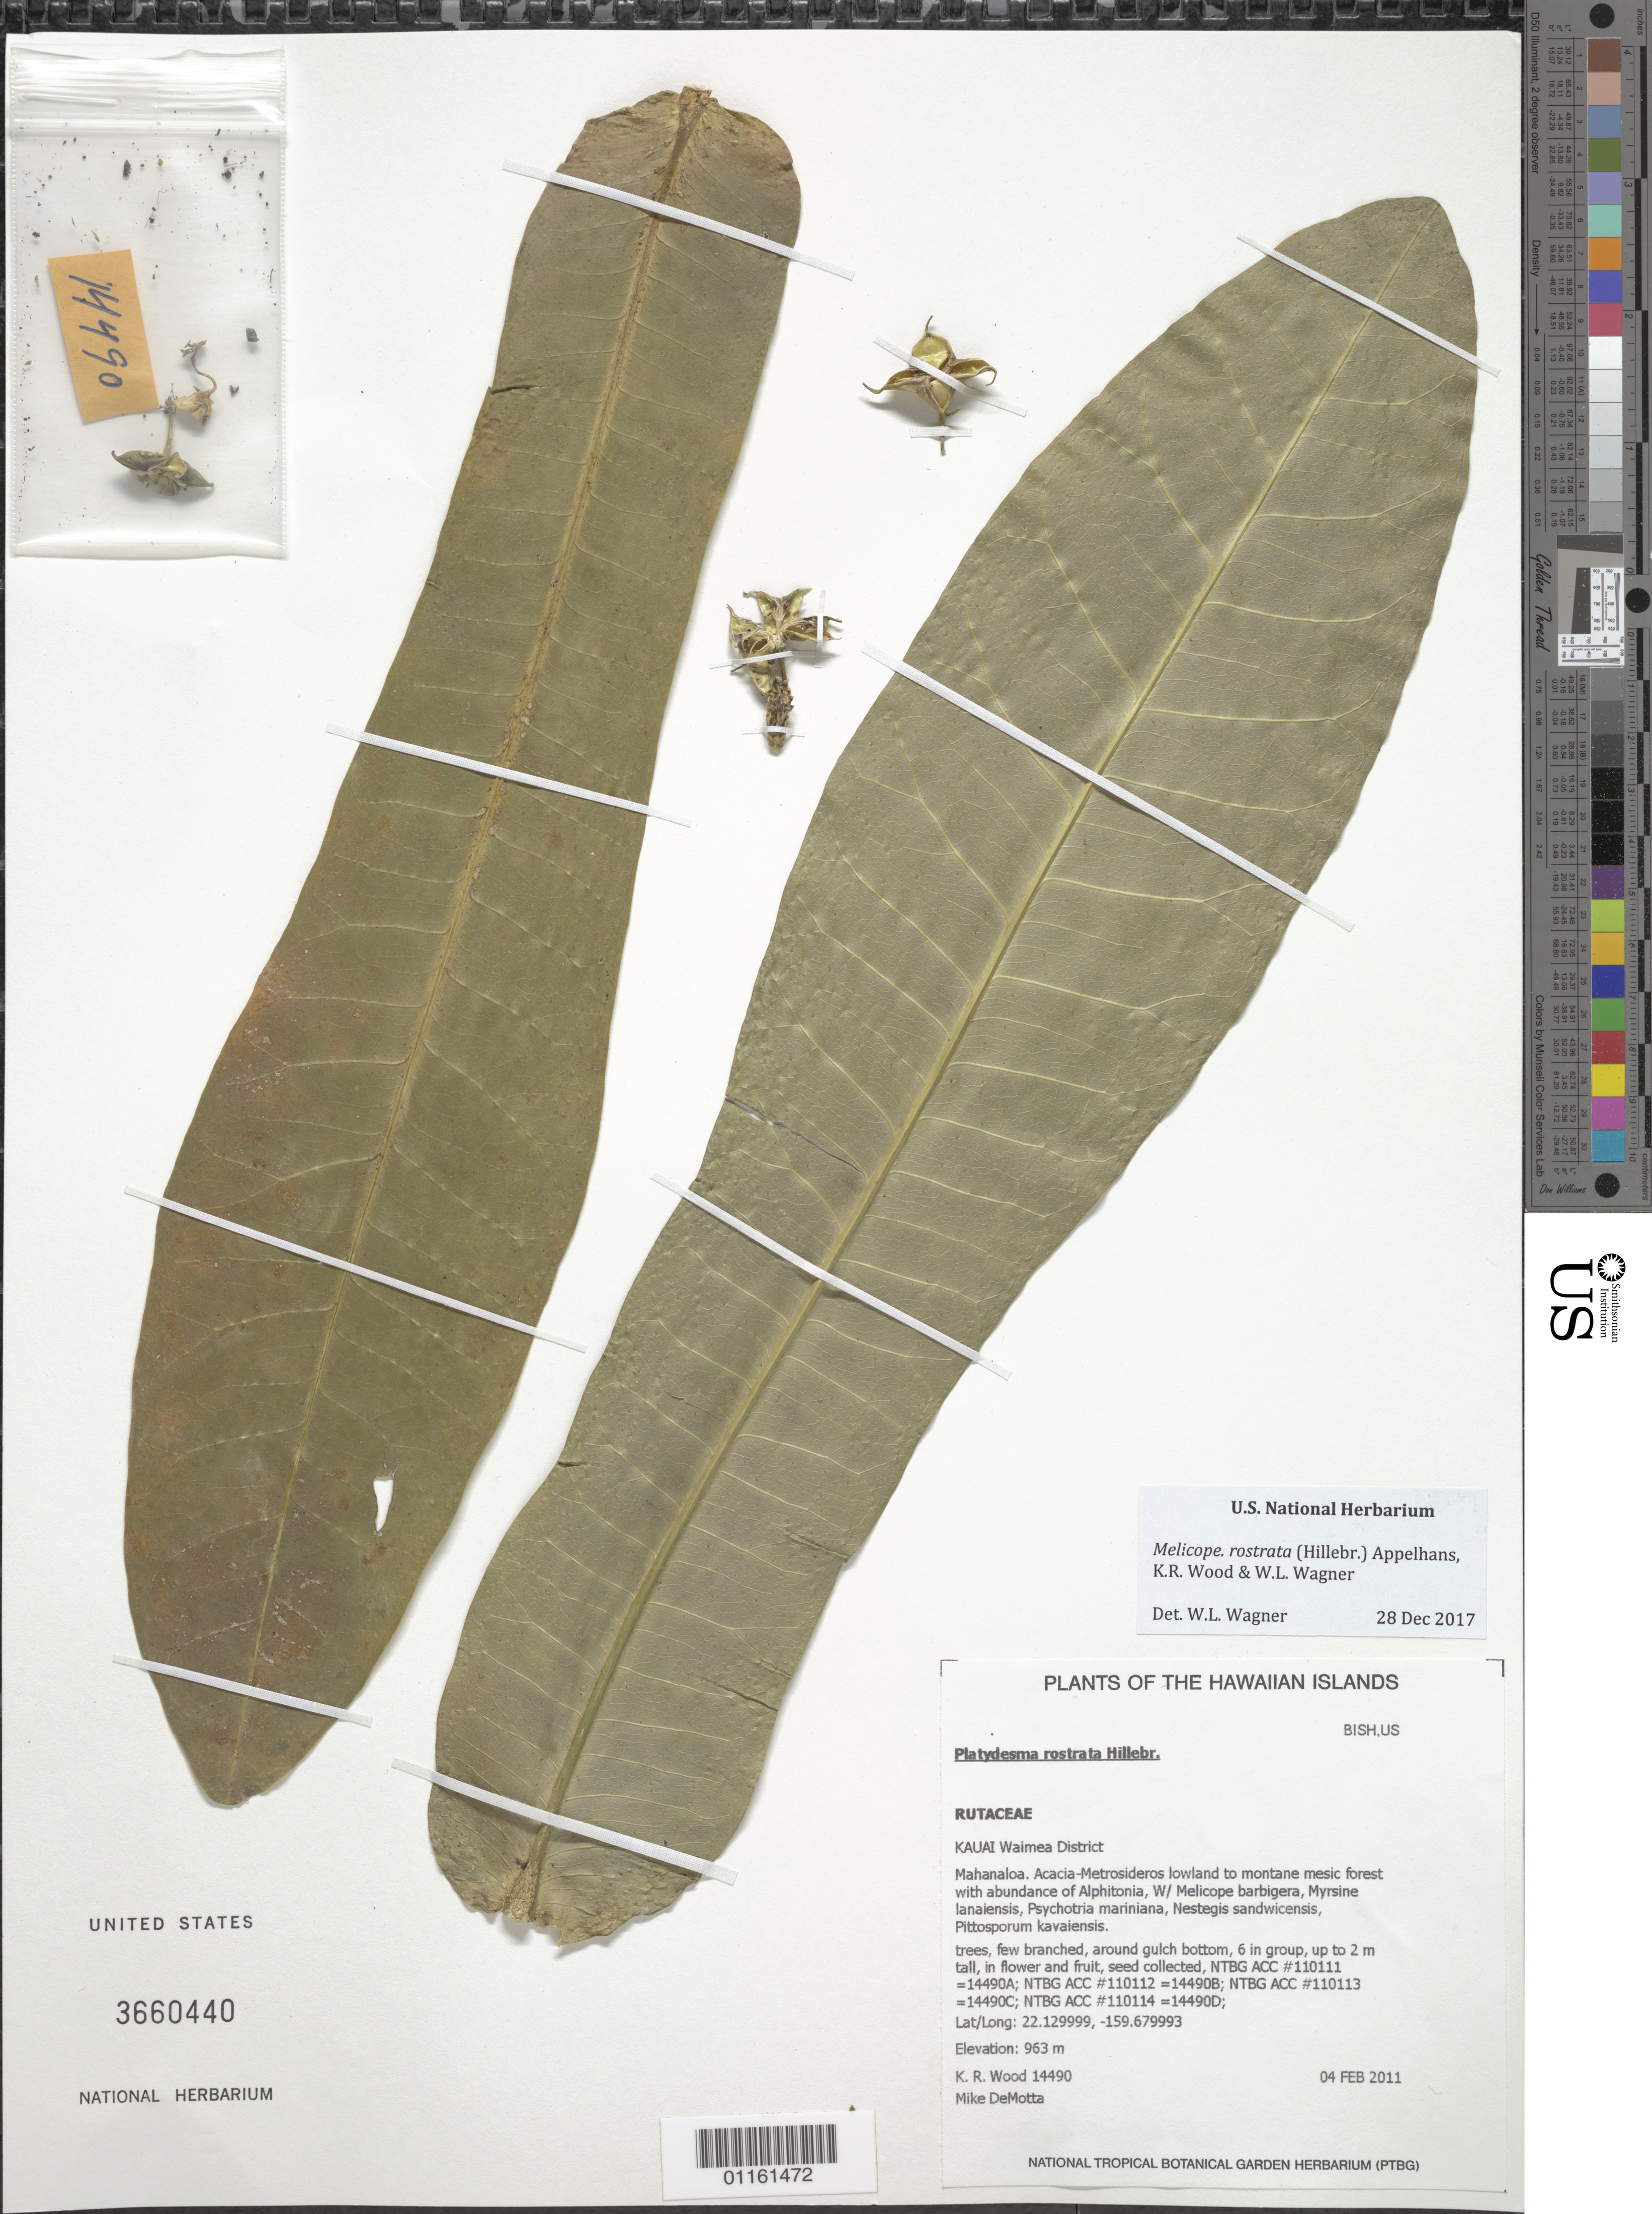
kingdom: Plantae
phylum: Tracheophyta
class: Magnoliopsida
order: Sapindales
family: Rutaceae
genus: Melicope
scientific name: Melicope rostrata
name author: (Hillebr.) Appelhans et al.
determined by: Wagner, W. L., (BOT), Smithsonian Institution - National Museum of Natural History (UNITED STATES)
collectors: K. R. Wood & M. DeMotta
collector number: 14490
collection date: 2011-02-04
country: United States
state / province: Hawaii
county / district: Kauai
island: Kaua'i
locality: Waimea District.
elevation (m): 963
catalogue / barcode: US 3660440